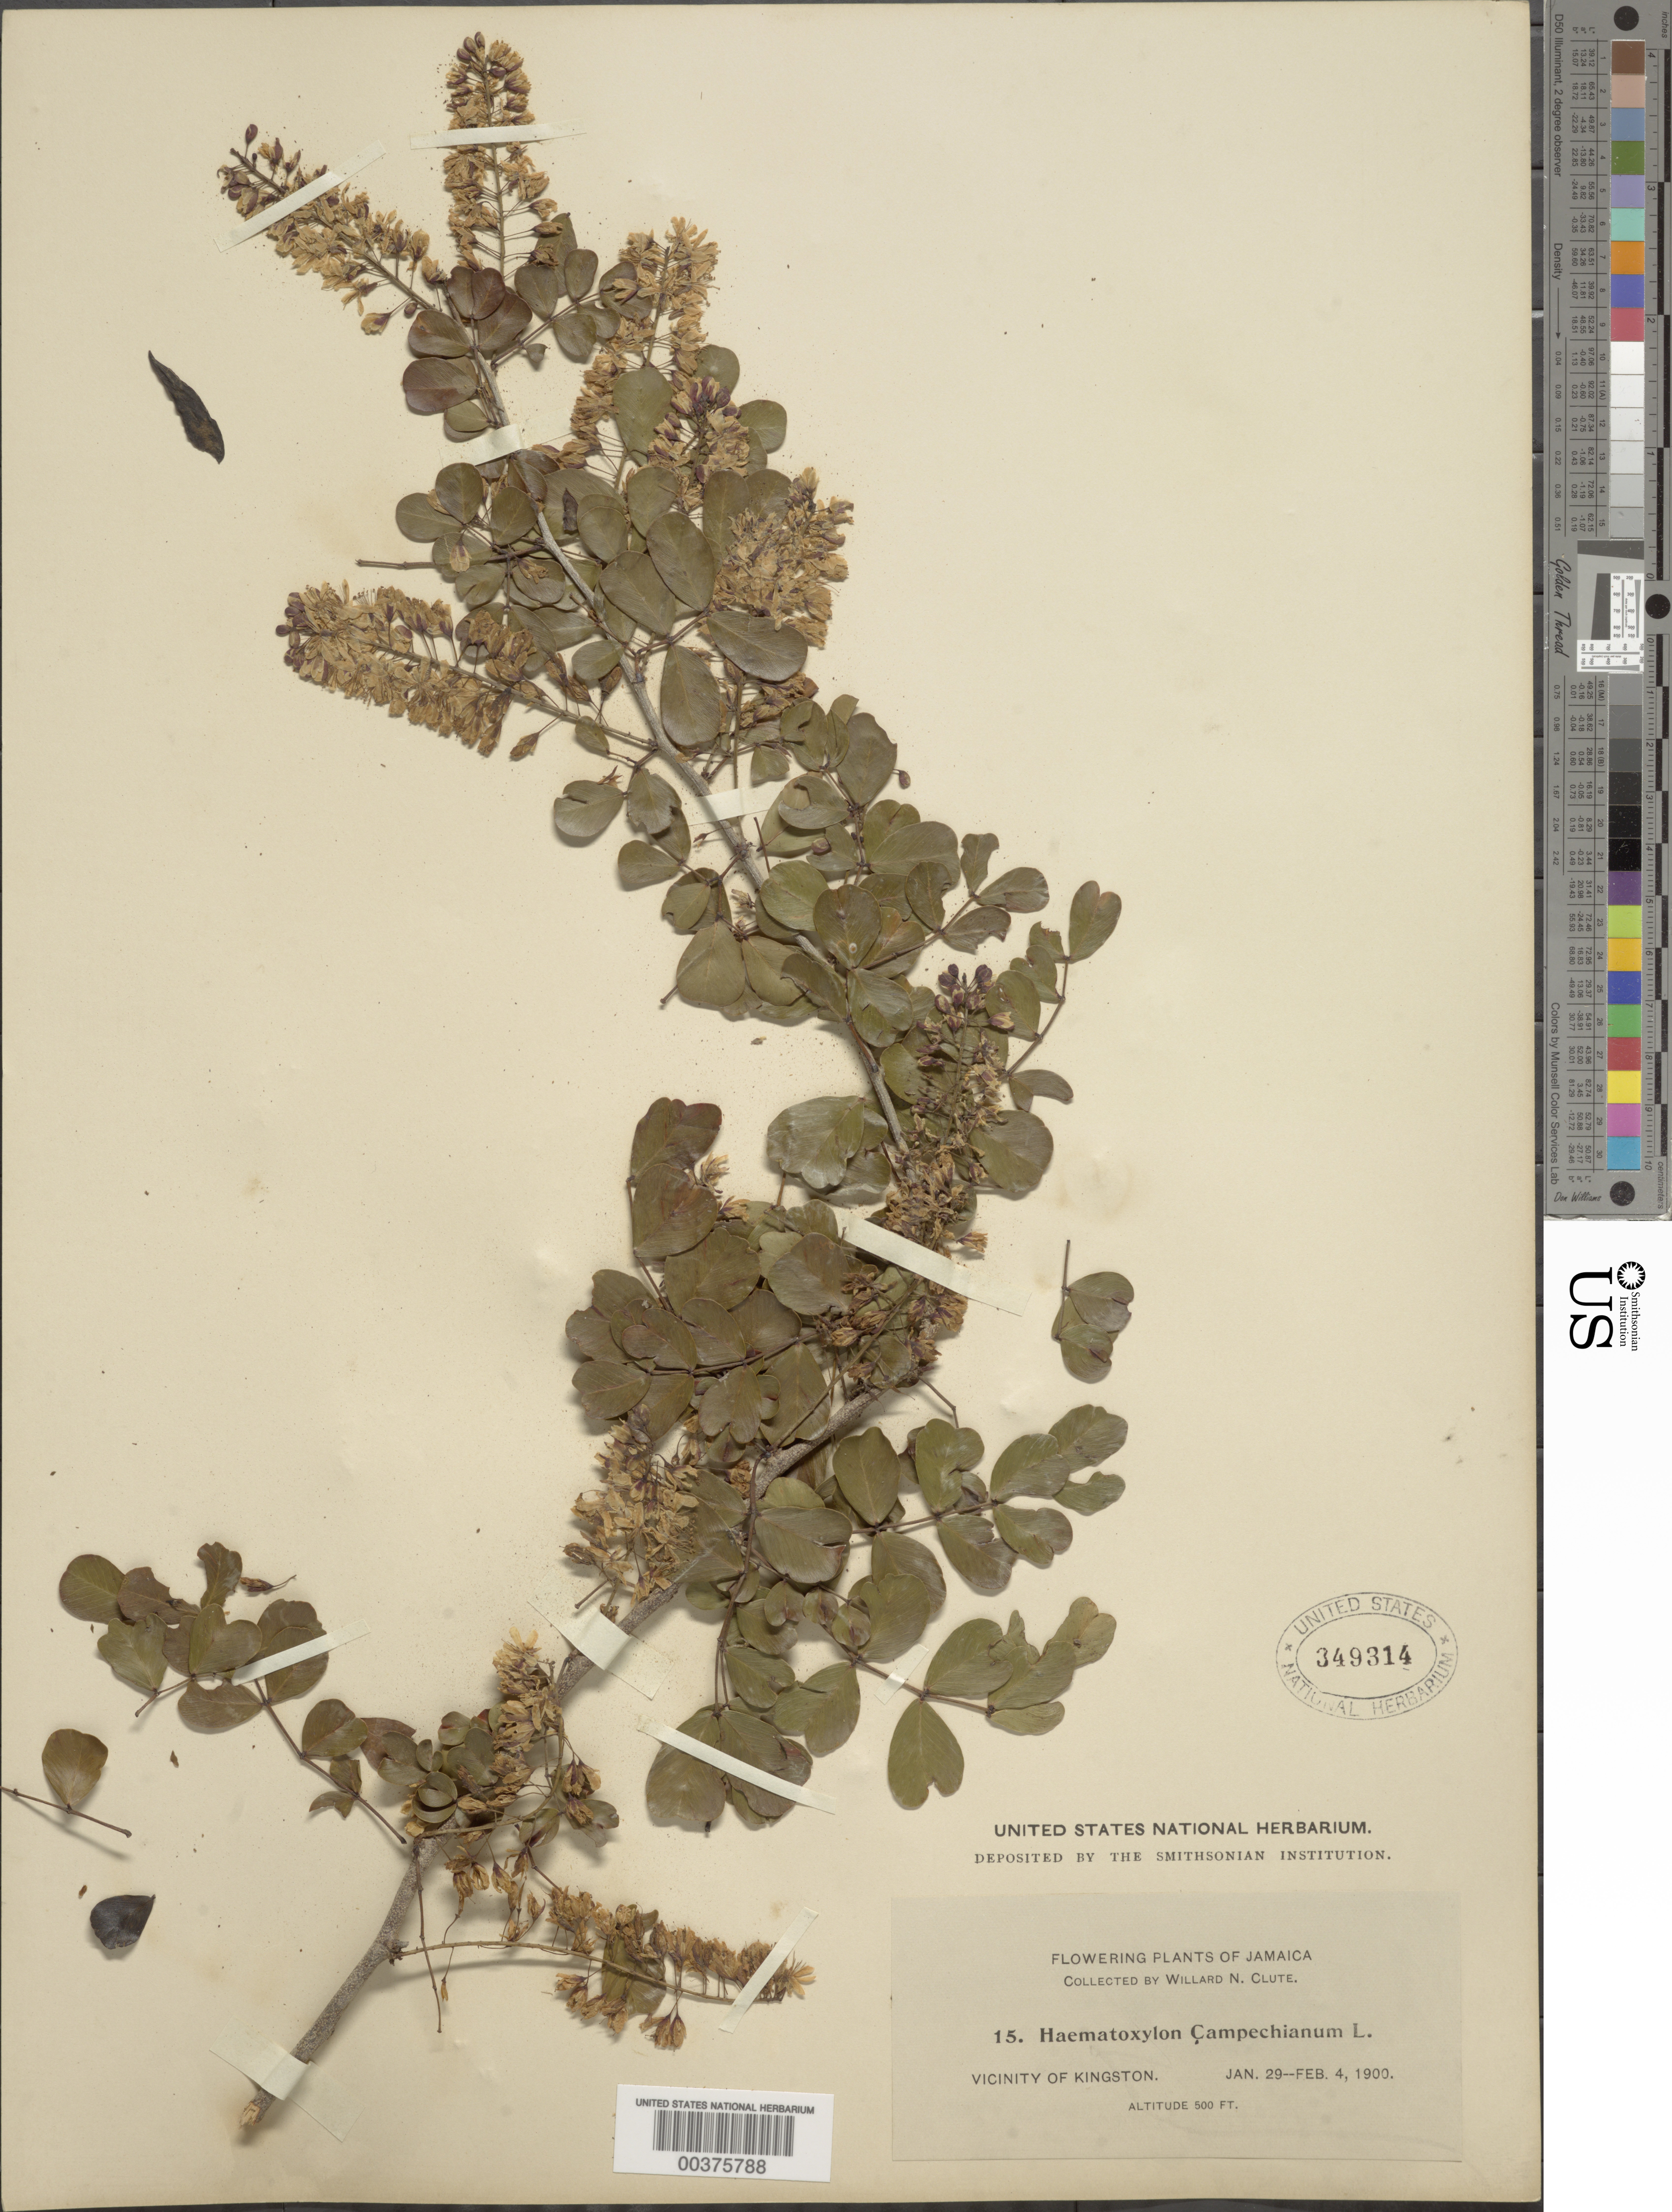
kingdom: Plantae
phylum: Tracheophyta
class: Magnoliopsida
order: Fabales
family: Fabaceae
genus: Haematoxylum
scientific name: Haematoxylum campechianum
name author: L.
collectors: W. N. Clute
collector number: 15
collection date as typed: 29 Jan 1900 to 04 Feb 1900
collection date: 1900-01-29/1900-02-04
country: Jamaica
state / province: Kingston-St. John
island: Greater Antilles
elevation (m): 152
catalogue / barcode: US 349314